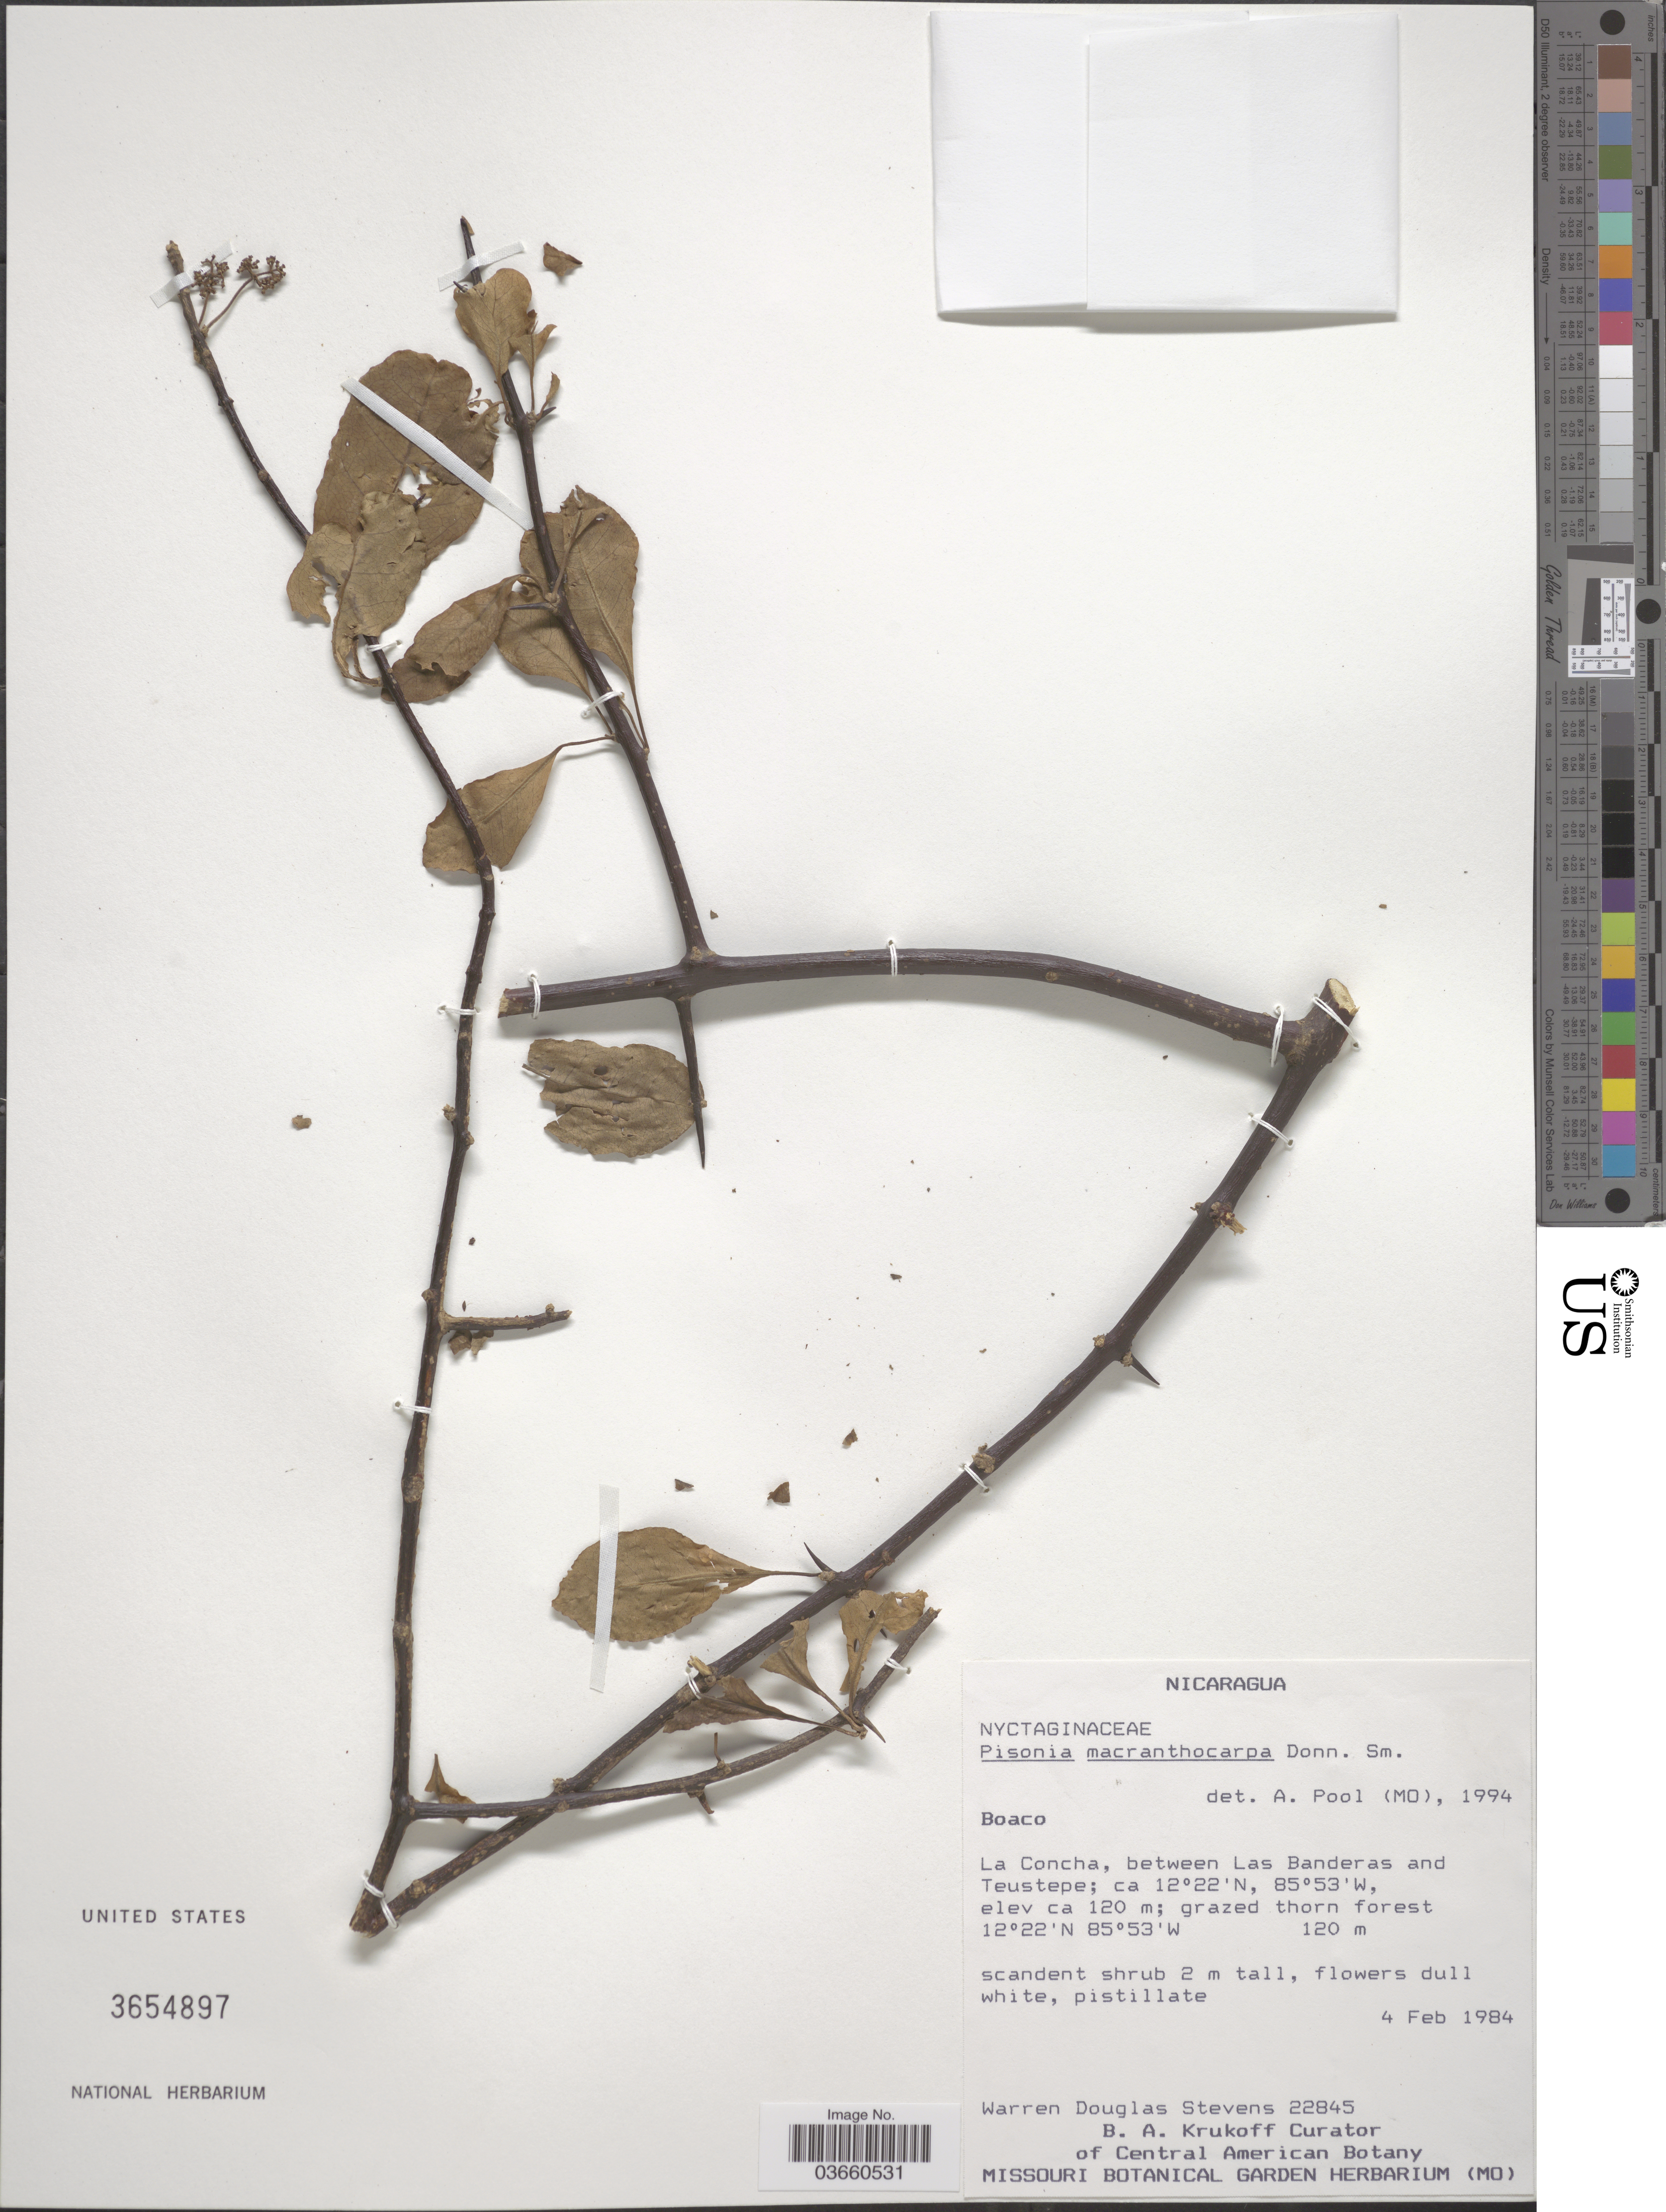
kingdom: Plantae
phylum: Tracheophyta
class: Magnoliopsida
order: Caryophyllales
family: Nyctaginaceae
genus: Pisonia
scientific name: Pisonia macranthocarpa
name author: (Donn. Sm.) Donn. Sm.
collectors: W. D. Stevens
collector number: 22845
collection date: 1984-02-04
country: Nicaragua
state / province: Boaco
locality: La Concha, between Las Banderas and Teustepe.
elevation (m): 120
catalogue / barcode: US 3654897